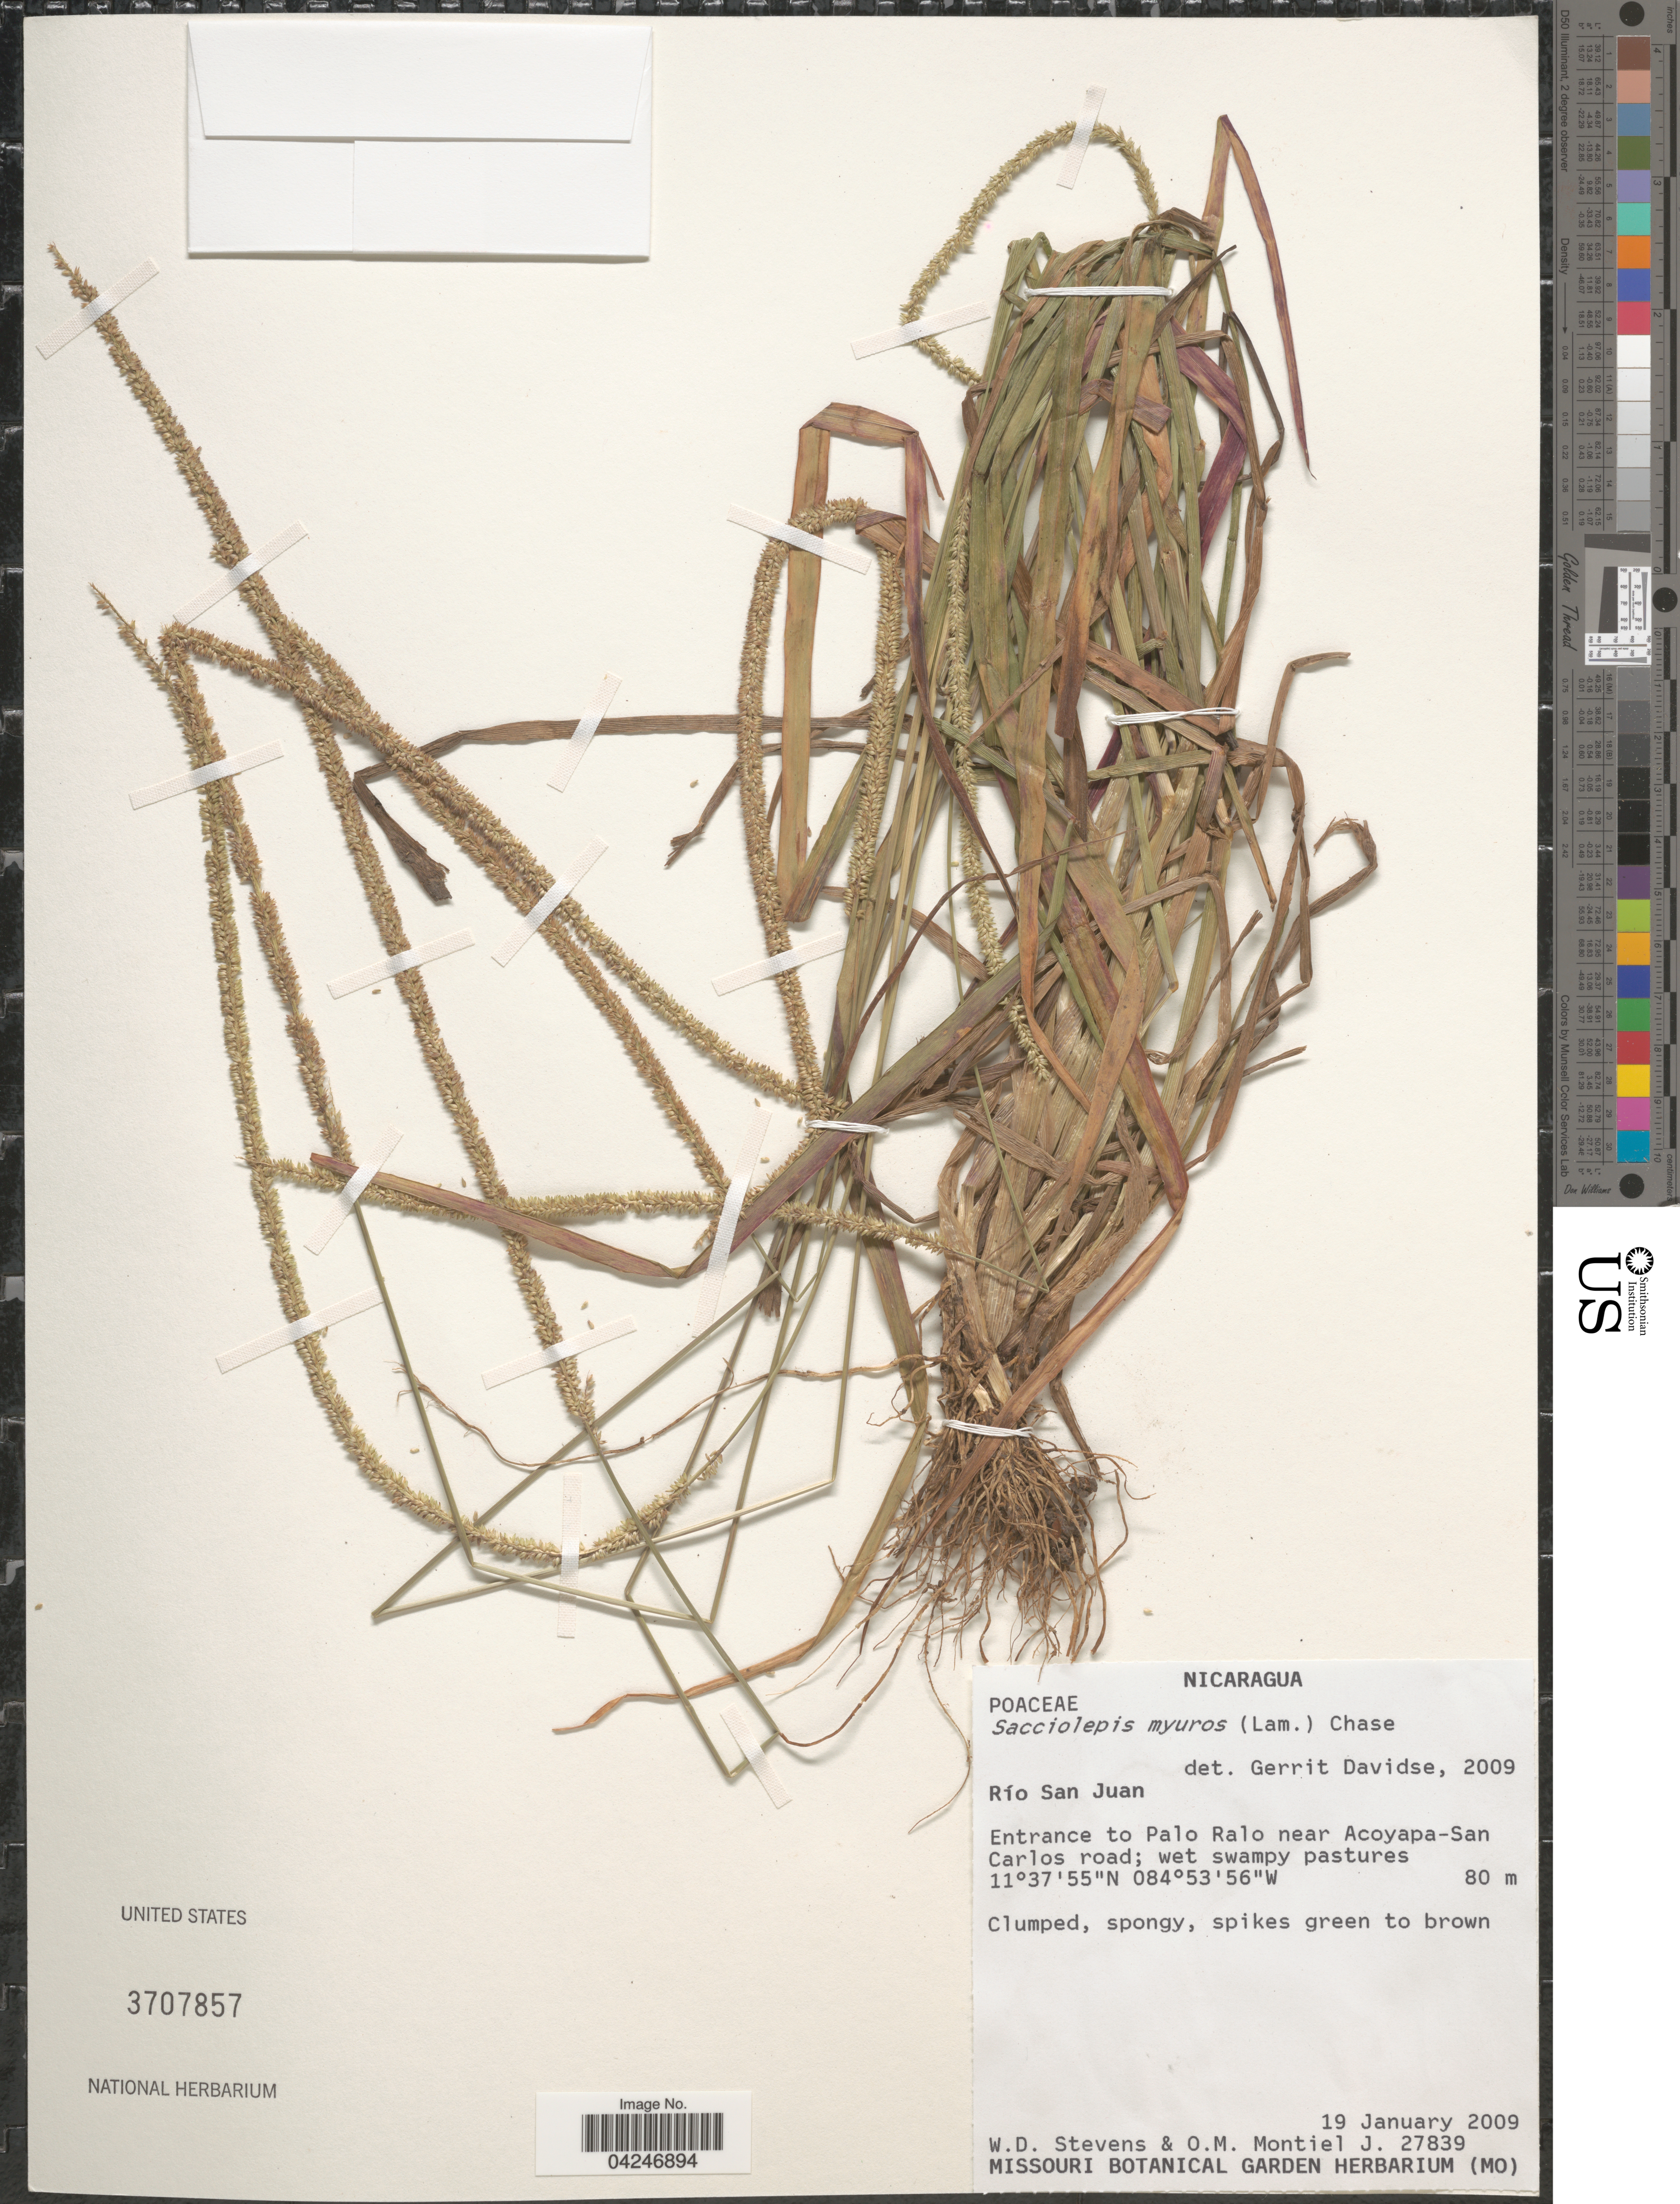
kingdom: Plantae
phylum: Tracheophyta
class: Liliopsida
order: Poales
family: Poaceae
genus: Sacciolepis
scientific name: Sacciolepis myuros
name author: (Lam.) Chase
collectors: W. D. Stevens & O. Montiel J.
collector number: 27839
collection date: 2009-01-19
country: Nicaragua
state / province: Rio San Juan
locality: Entrance to Palo Ralo near Acoyapa-San Carlos road.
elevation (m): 80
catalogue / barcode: US 3707857